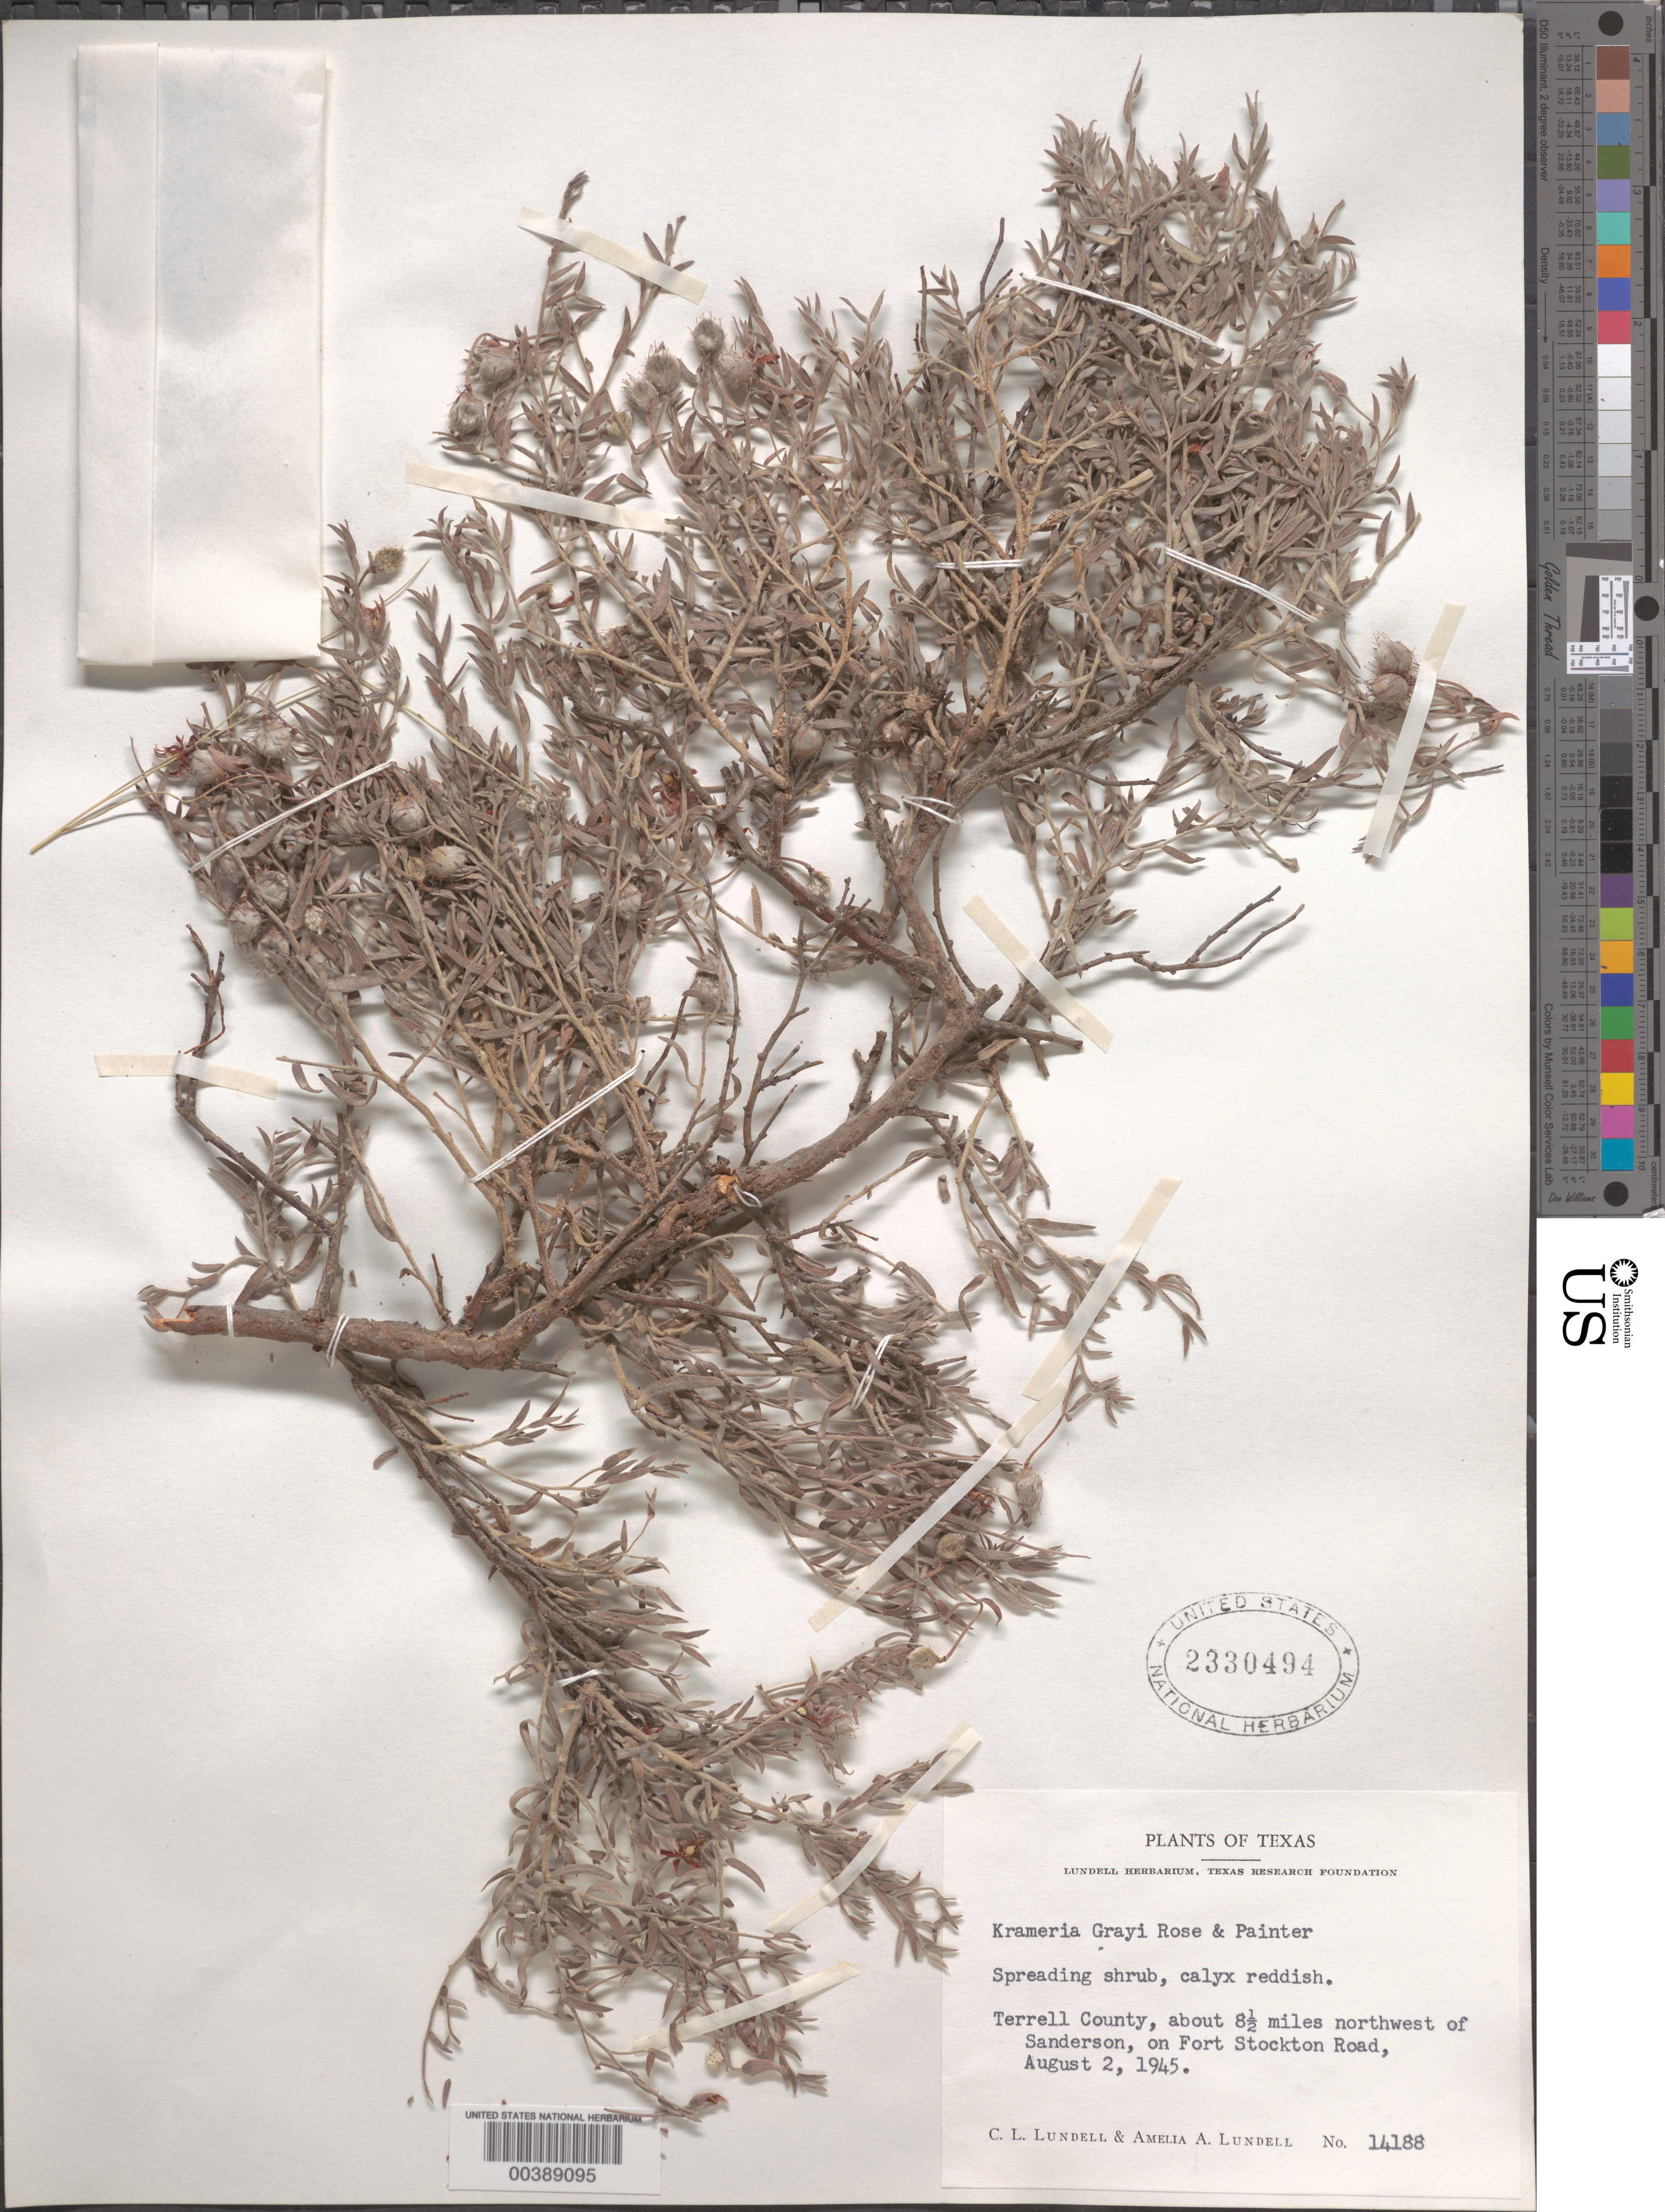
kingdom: Plantae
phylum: Tracheophyta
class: Magnoliopsida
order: Zygophyllales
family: Krameriaceae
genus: Krameria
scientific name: Krameria grayi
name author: Rose & J.H. Painter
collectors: C. L. Lundell & A. A. Lundell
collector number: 14188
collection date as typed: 02 Aug 1945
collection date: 1945-08-02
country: United States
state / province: Texas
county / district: Terrell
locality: About 8.5 mi nw of sanderson, on fort stockton road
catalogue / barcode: US 2330494